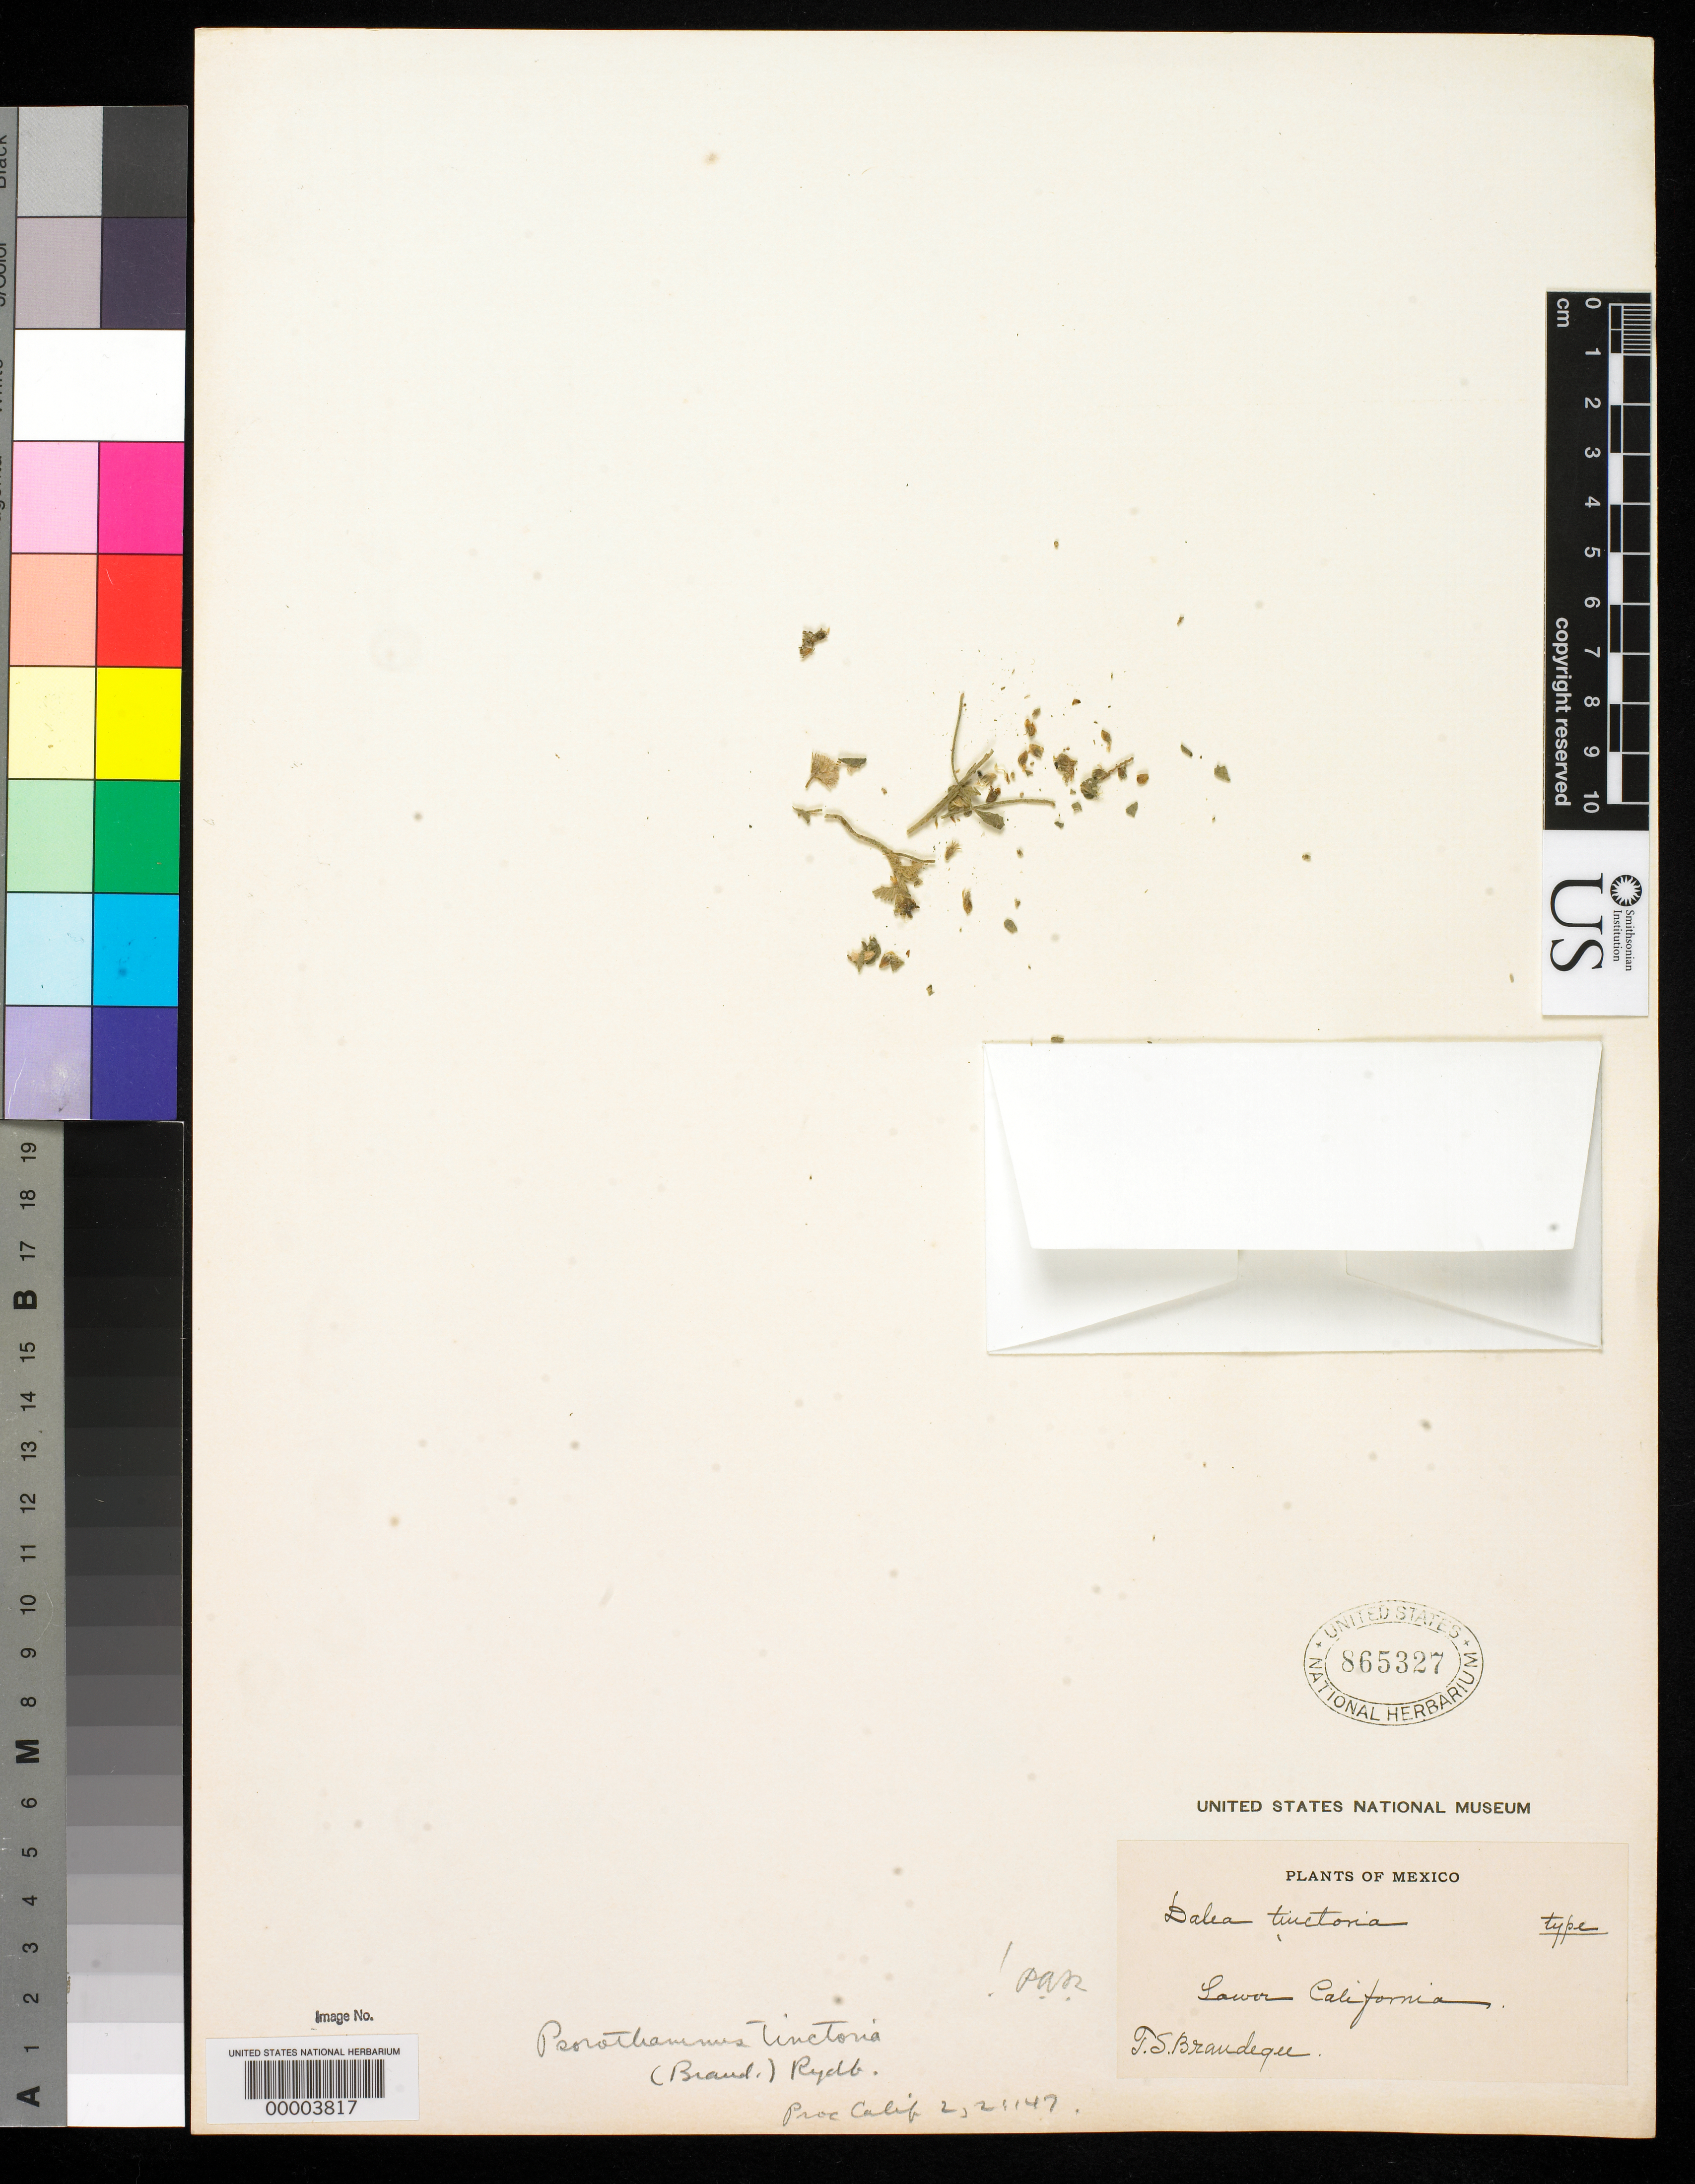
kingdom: Plantae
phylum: Tracheophyta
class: Magnoliopsida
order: Fabales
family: Fabaceae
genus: Dalea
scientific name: Dalea tinctoria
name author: Brandegee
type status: Type Fragment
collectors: T. S. Brandegee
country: Mexico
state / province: Baja California Sur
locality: San Gregorio.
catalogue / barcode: US 865327